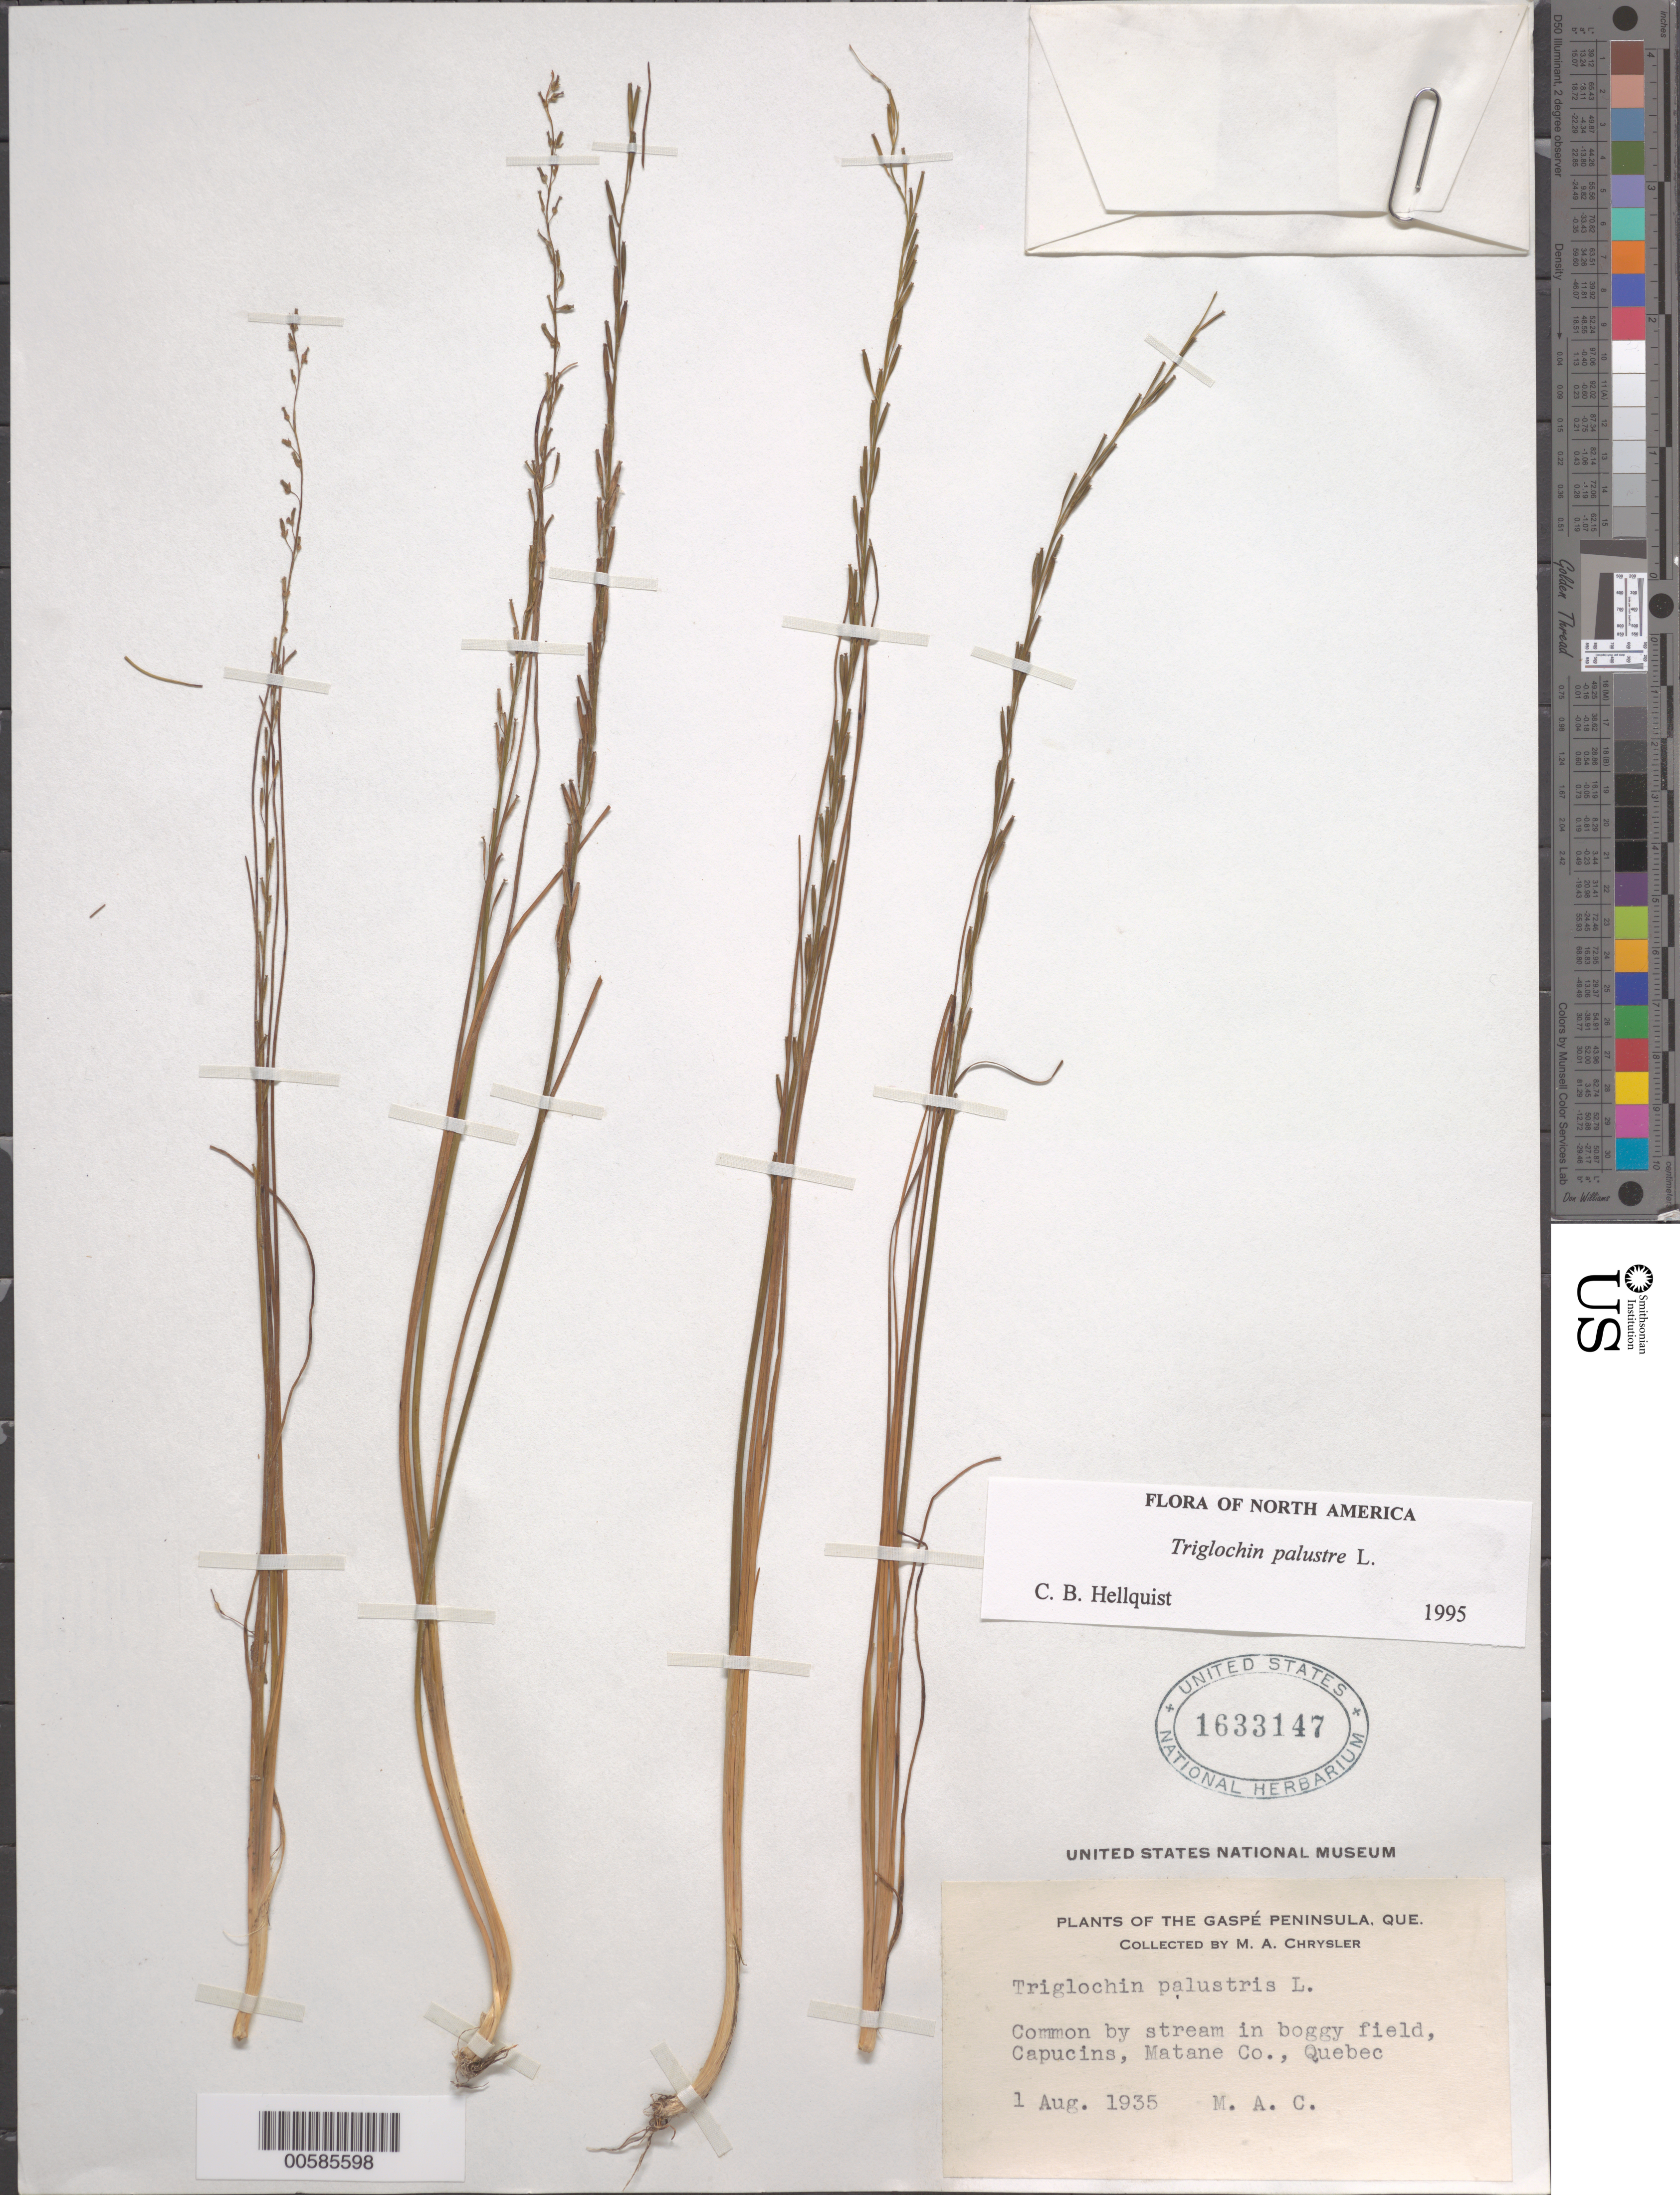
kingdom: Plantae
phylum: Tracheophyta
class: Liliopsida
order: Alismatales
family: Juncaginaceae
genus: Triglochin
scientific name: Triglochin palustris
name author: L.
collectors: M. A. Chrysler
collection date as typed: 01 Aug 1935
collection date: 1935-08-01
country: Canada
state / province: Quebec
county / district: Matane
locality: Capucins, Matane Co.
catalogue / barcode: US 1633147